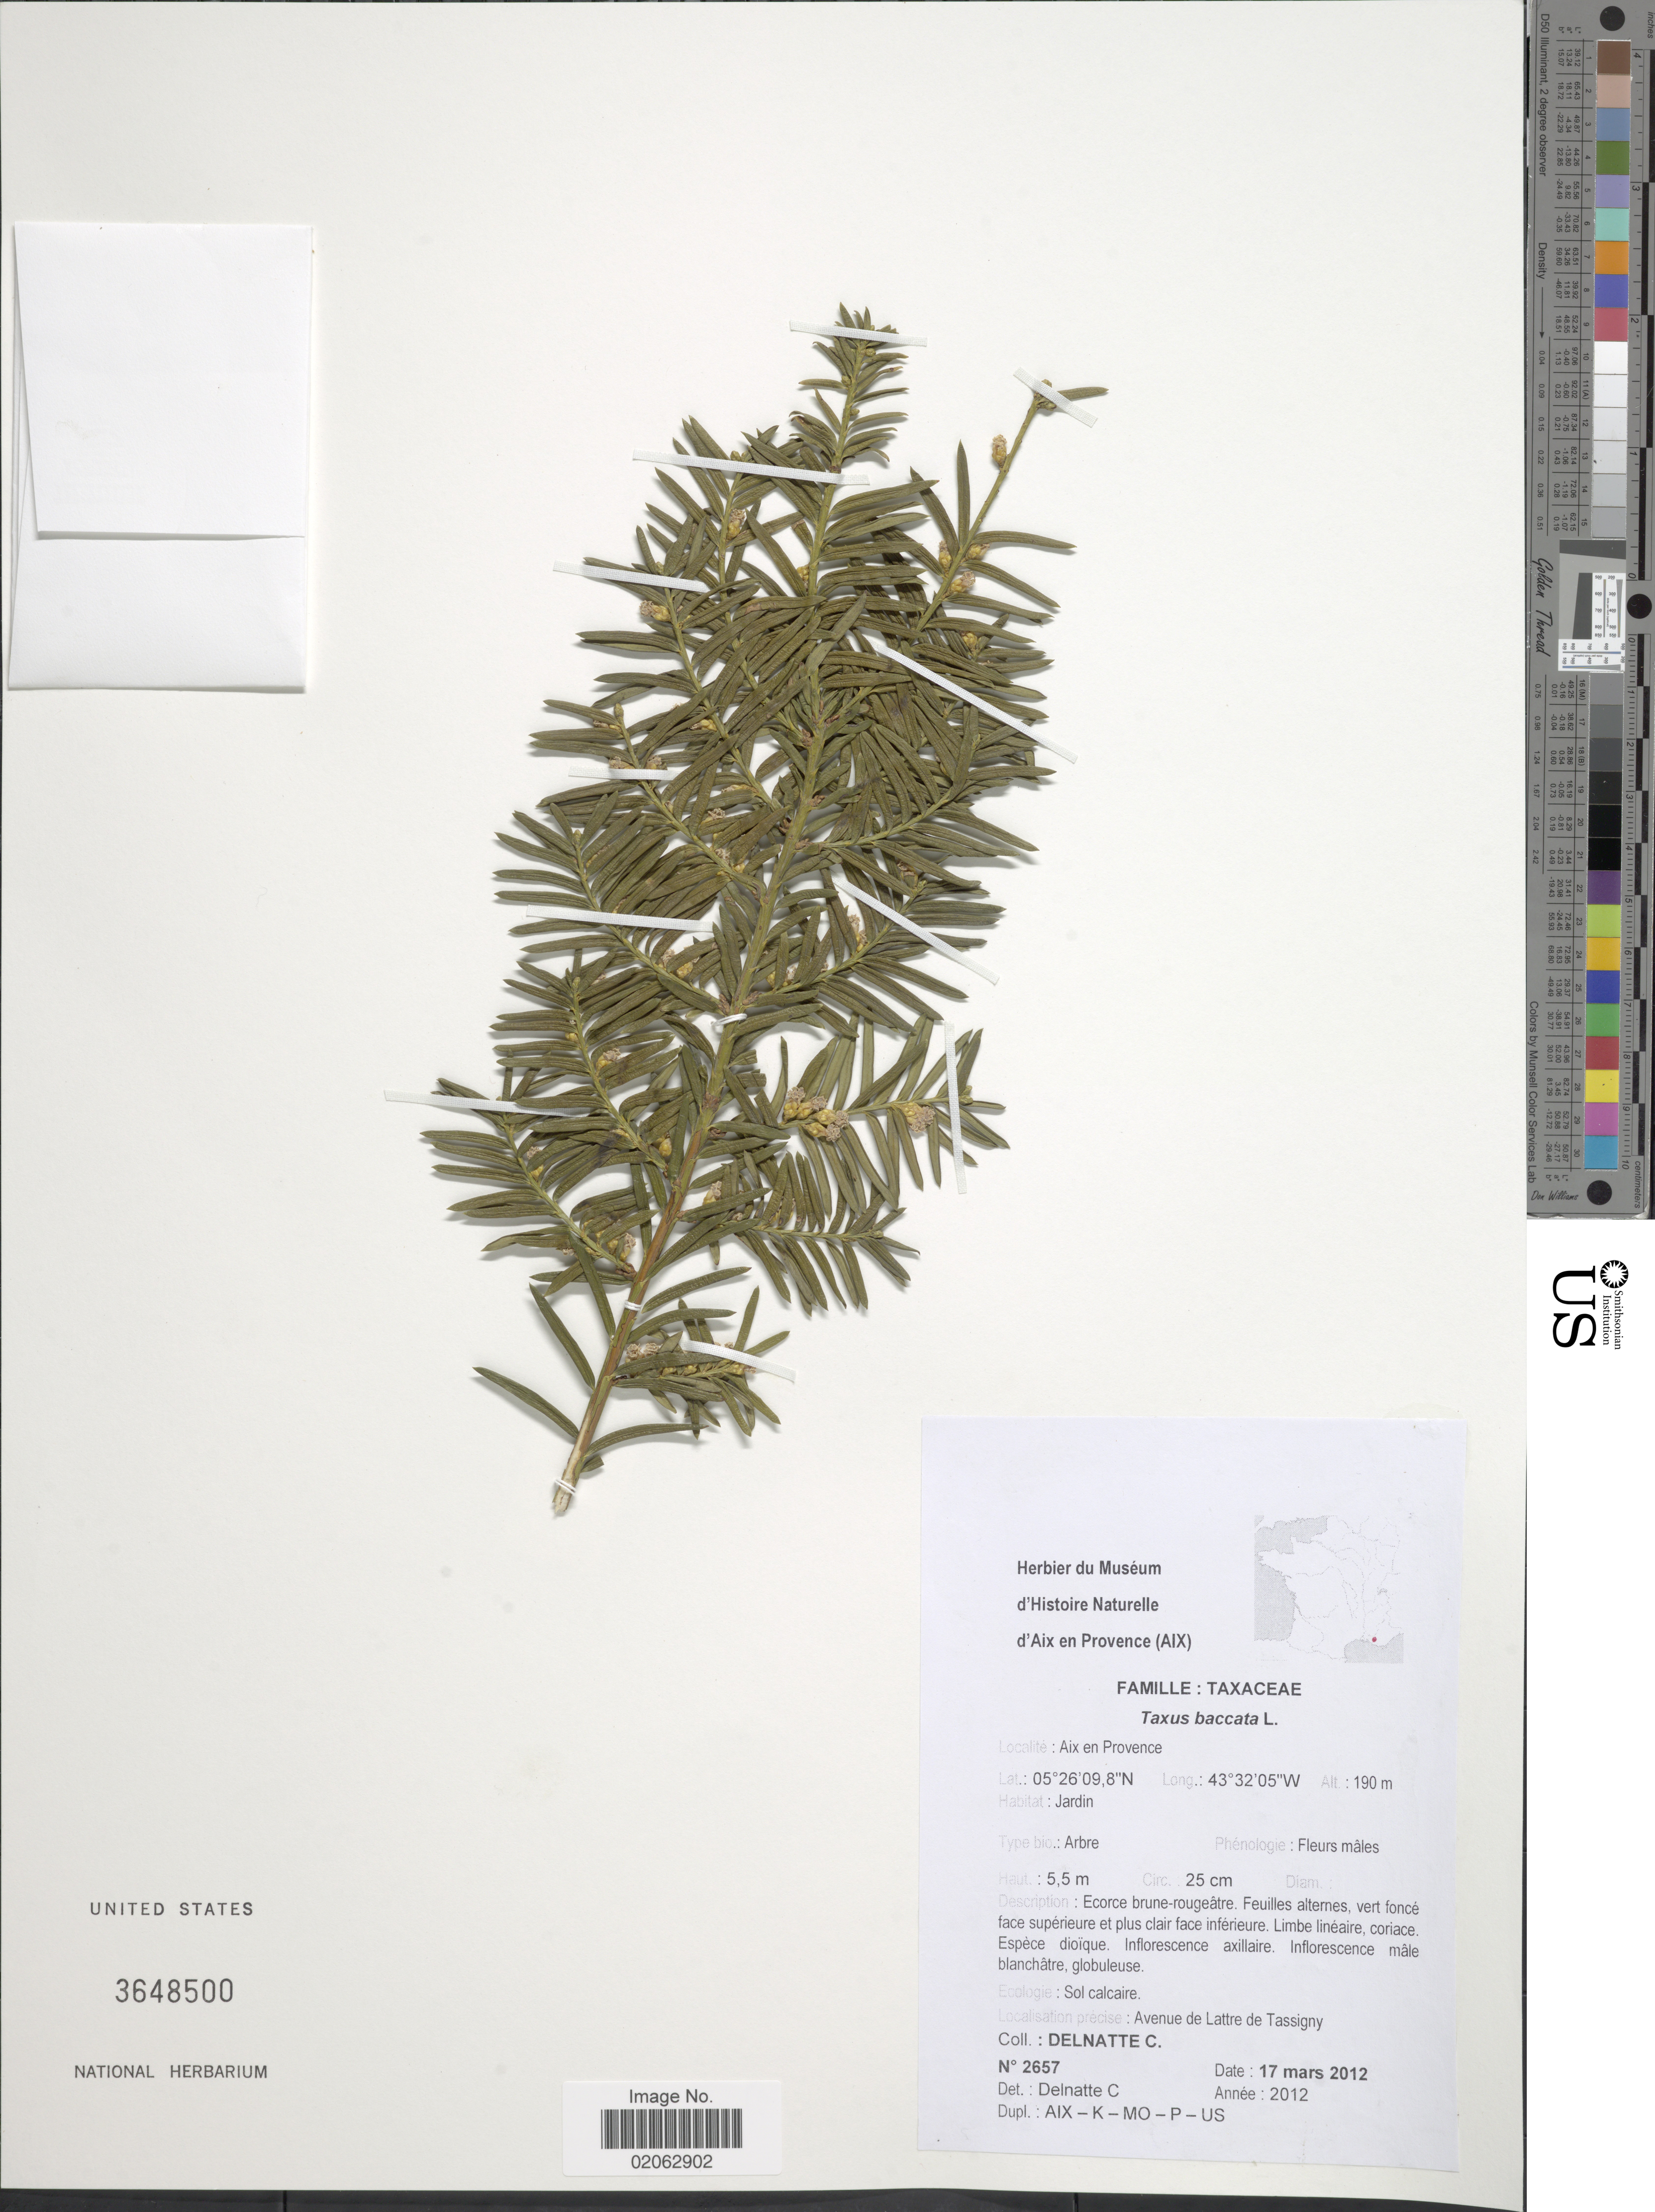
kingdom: Plantae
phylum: Tracheophyta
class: Pinopsida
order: Pinales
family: Taxaceae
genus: Taxus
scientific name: Taxus baccata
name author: L.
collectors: C. Delnatte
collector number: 2657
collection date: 2012-03-17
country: France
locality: Aix en Provence, ardin, Avenue de Lattre de Tassigny.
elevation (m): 190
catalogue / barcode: US 3648500